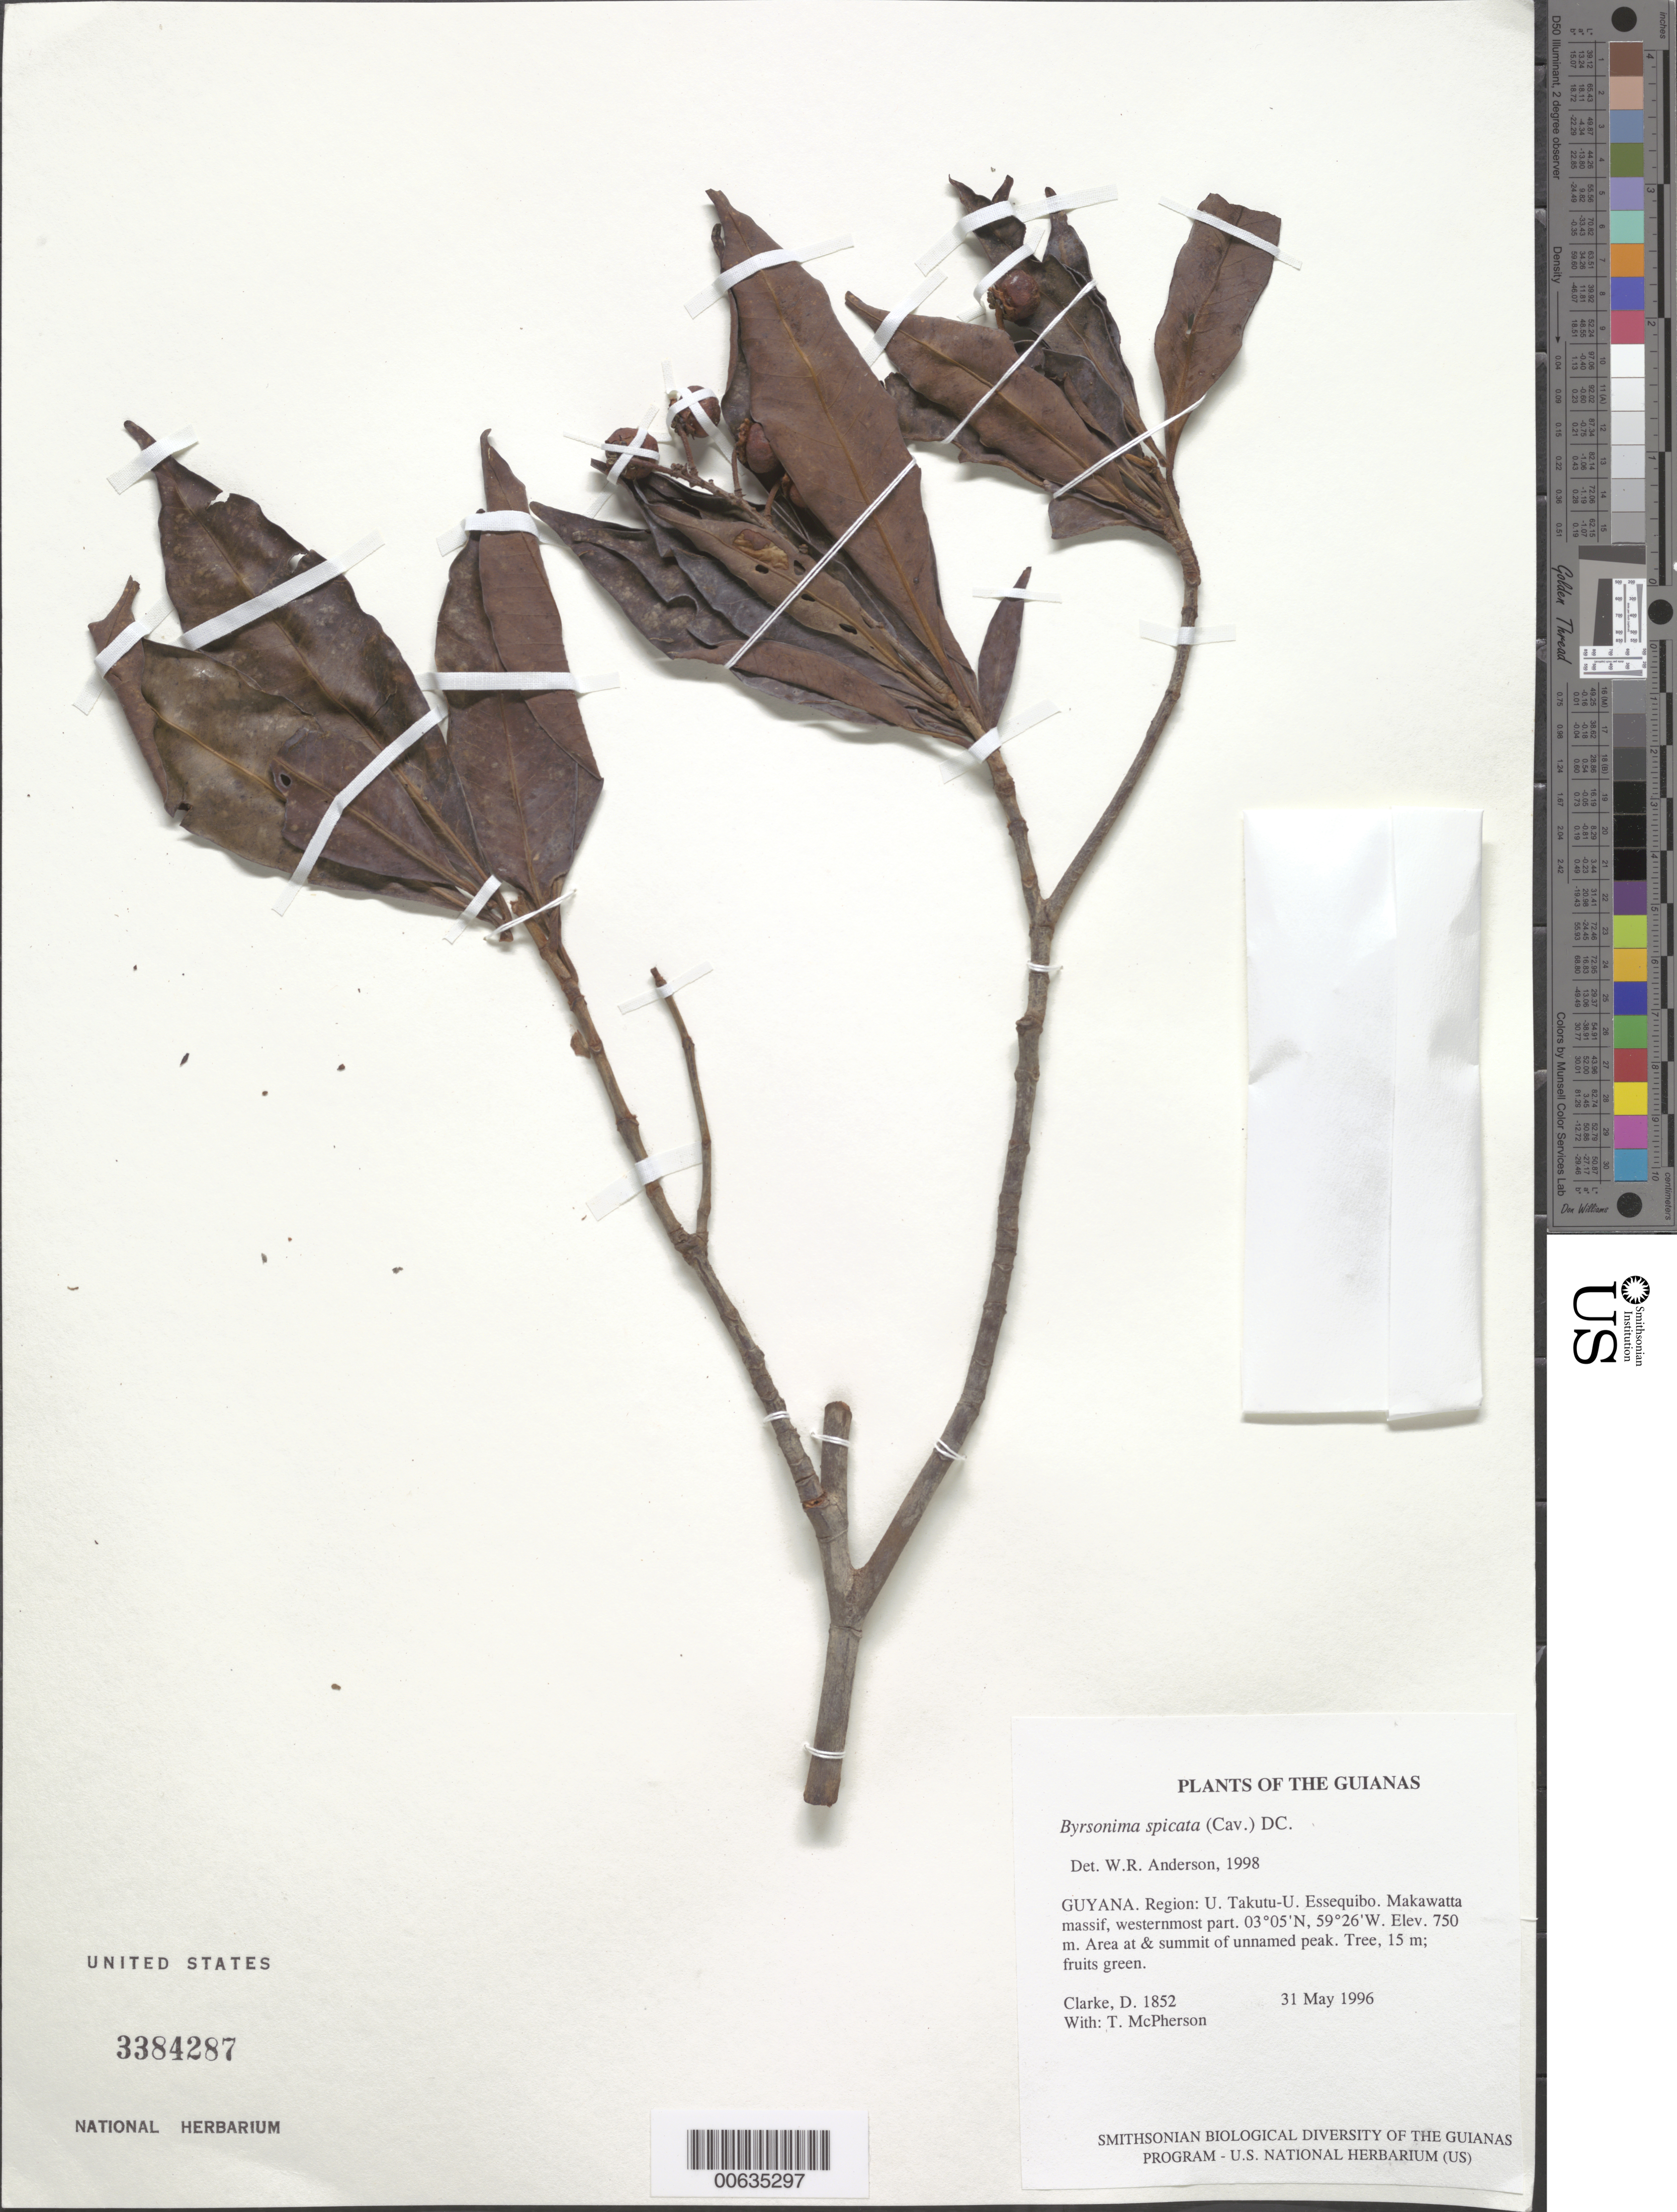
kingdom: Plantae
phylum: Tracheophyta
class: Magnoliopsida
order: Malpighiales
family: Malpighiaceae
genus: Byrsonima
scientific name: Byrsonima spicata (Cav.) DC.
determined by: Anderson, W. R., (MICH), University of Michigan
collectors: H. D. Clarke & T. McPherson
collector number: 1852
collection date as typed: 31 May 1996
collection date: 1996-05-31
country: Guyana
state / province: U. Takutu-U. Essequibo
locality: Makawatta massif, westernmost part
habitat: Area at & summit of unnamed peak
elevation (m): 250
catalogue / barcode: US 3384287